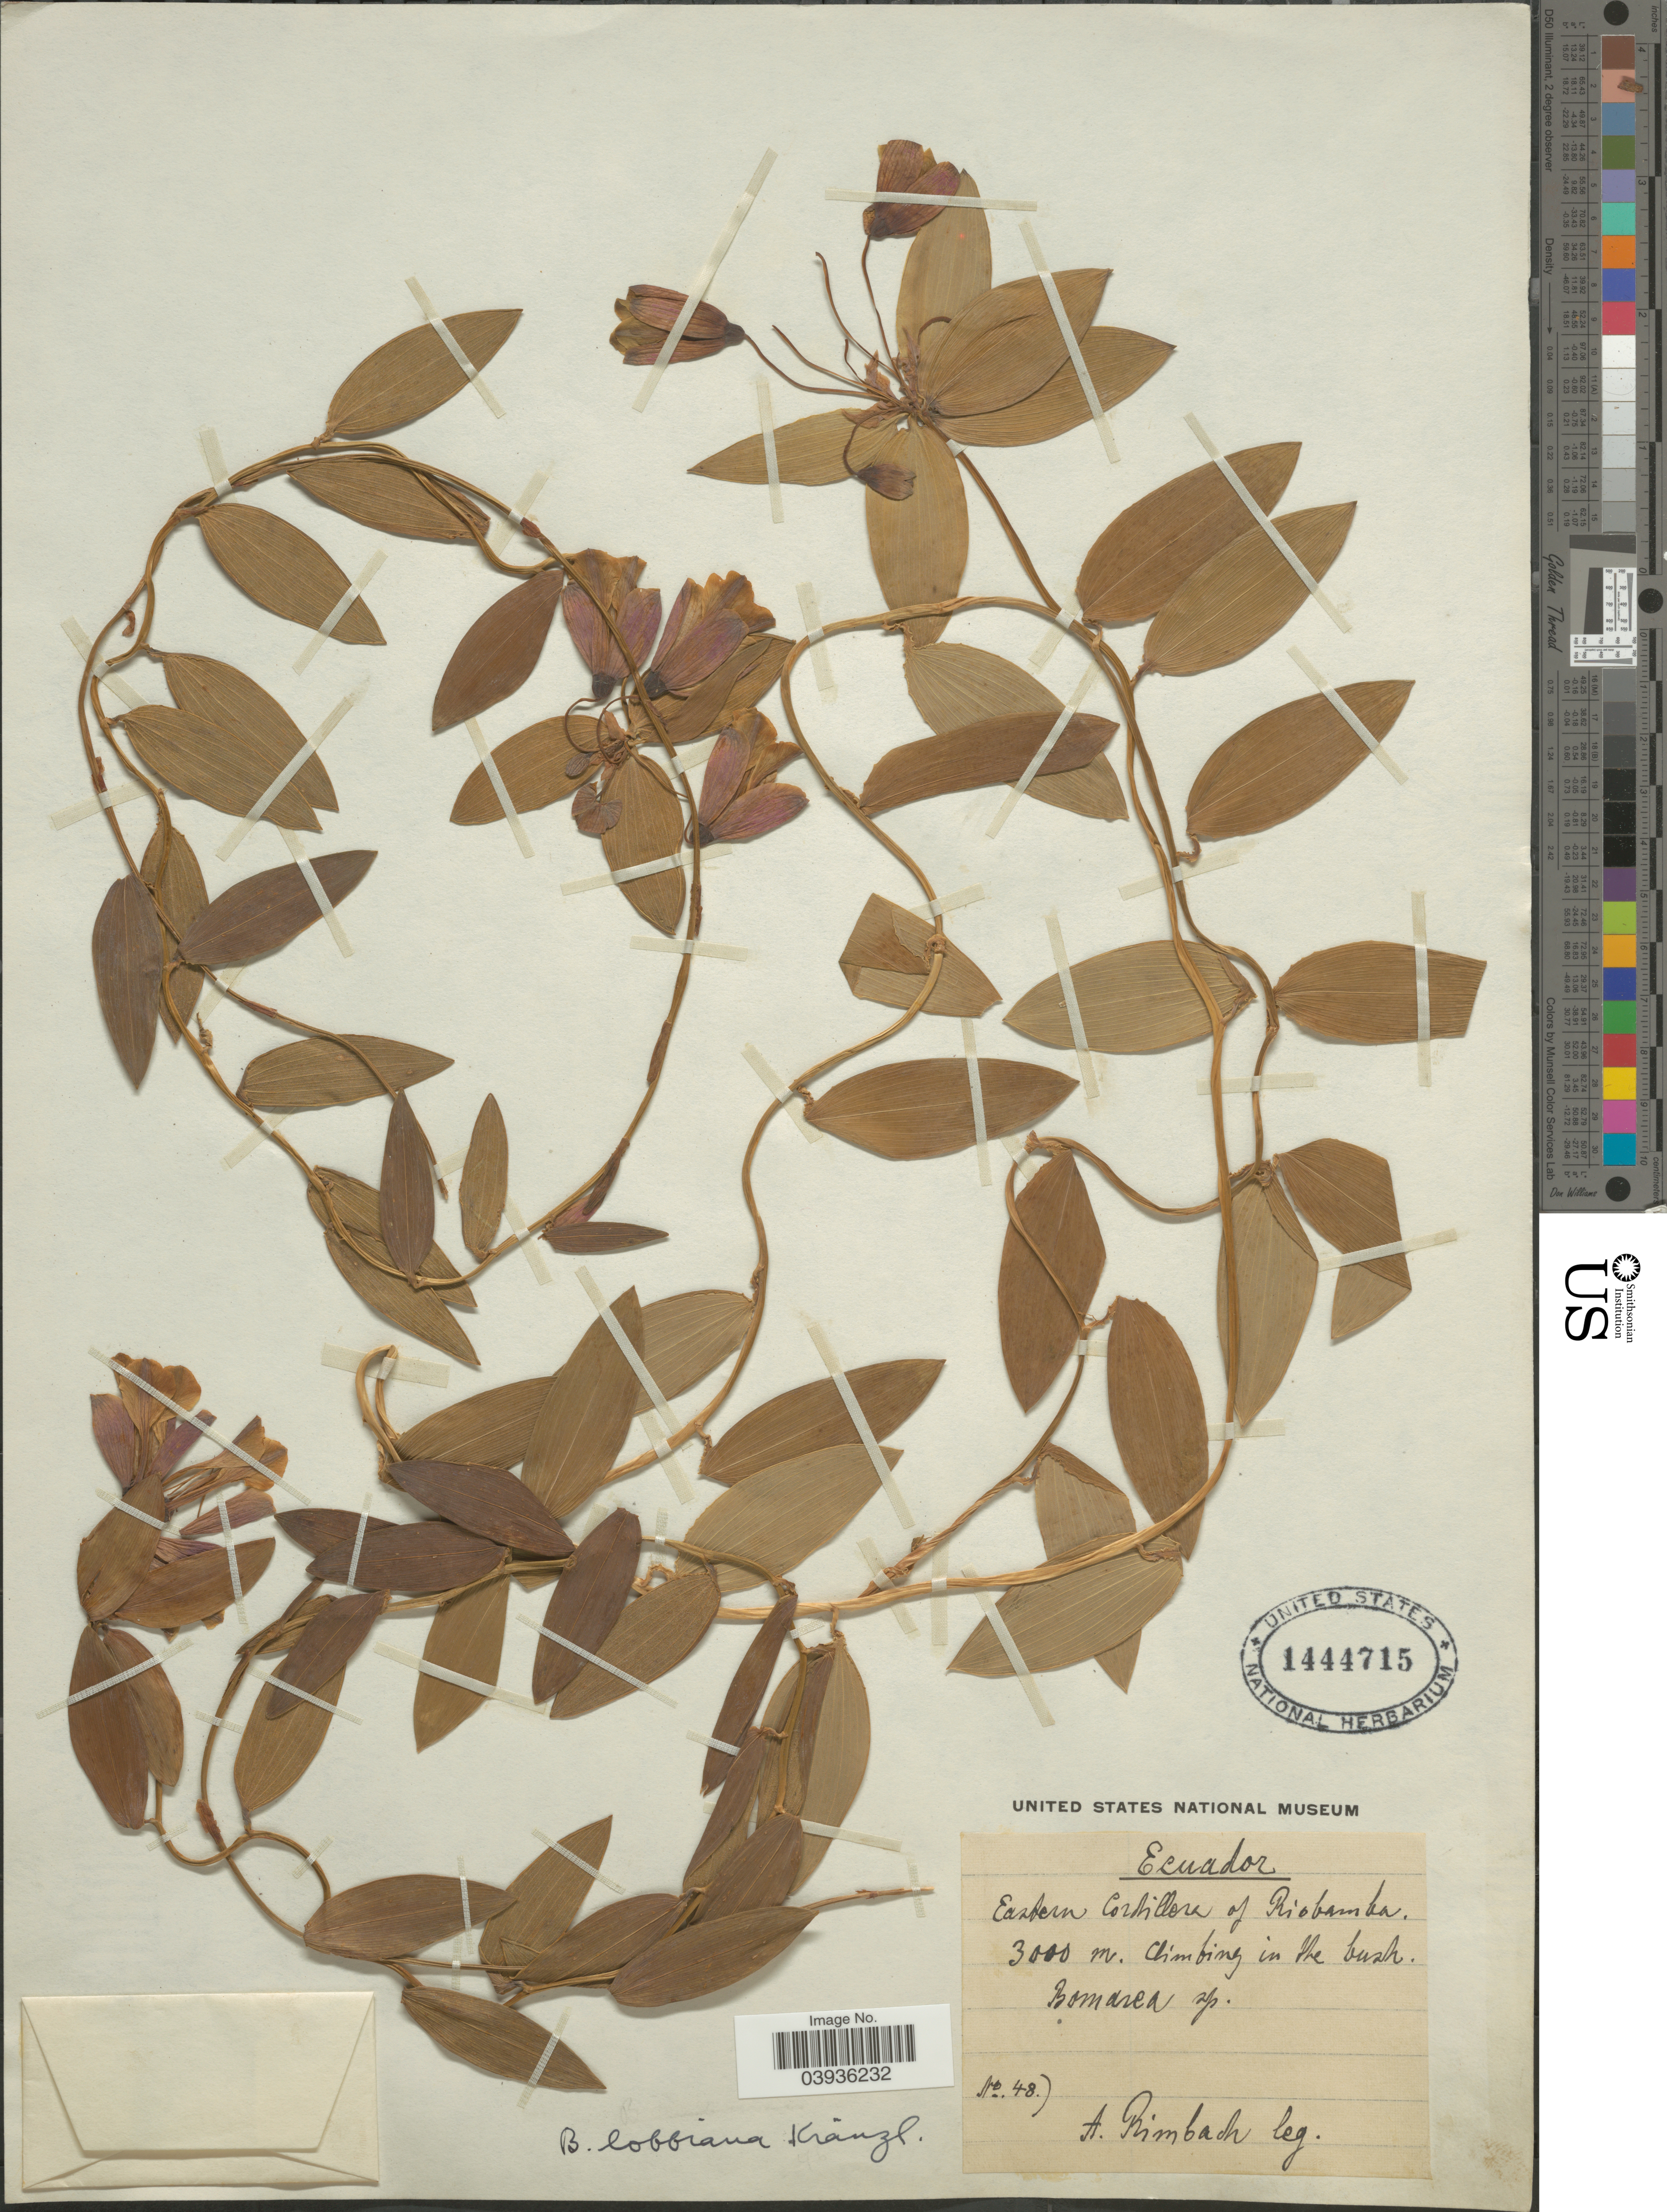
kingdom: Plantae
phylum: Tracheophyta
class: Liliopsida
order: Liliales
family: Alstroemeriaceae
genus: Bomarea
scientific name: Bomarea lobbiana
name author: Kraenzl.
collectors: A. Rimbach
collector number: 48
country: Ecuador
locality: Eastern Cordillera of Riobamba.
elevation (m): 3000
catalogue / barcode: US 1444715